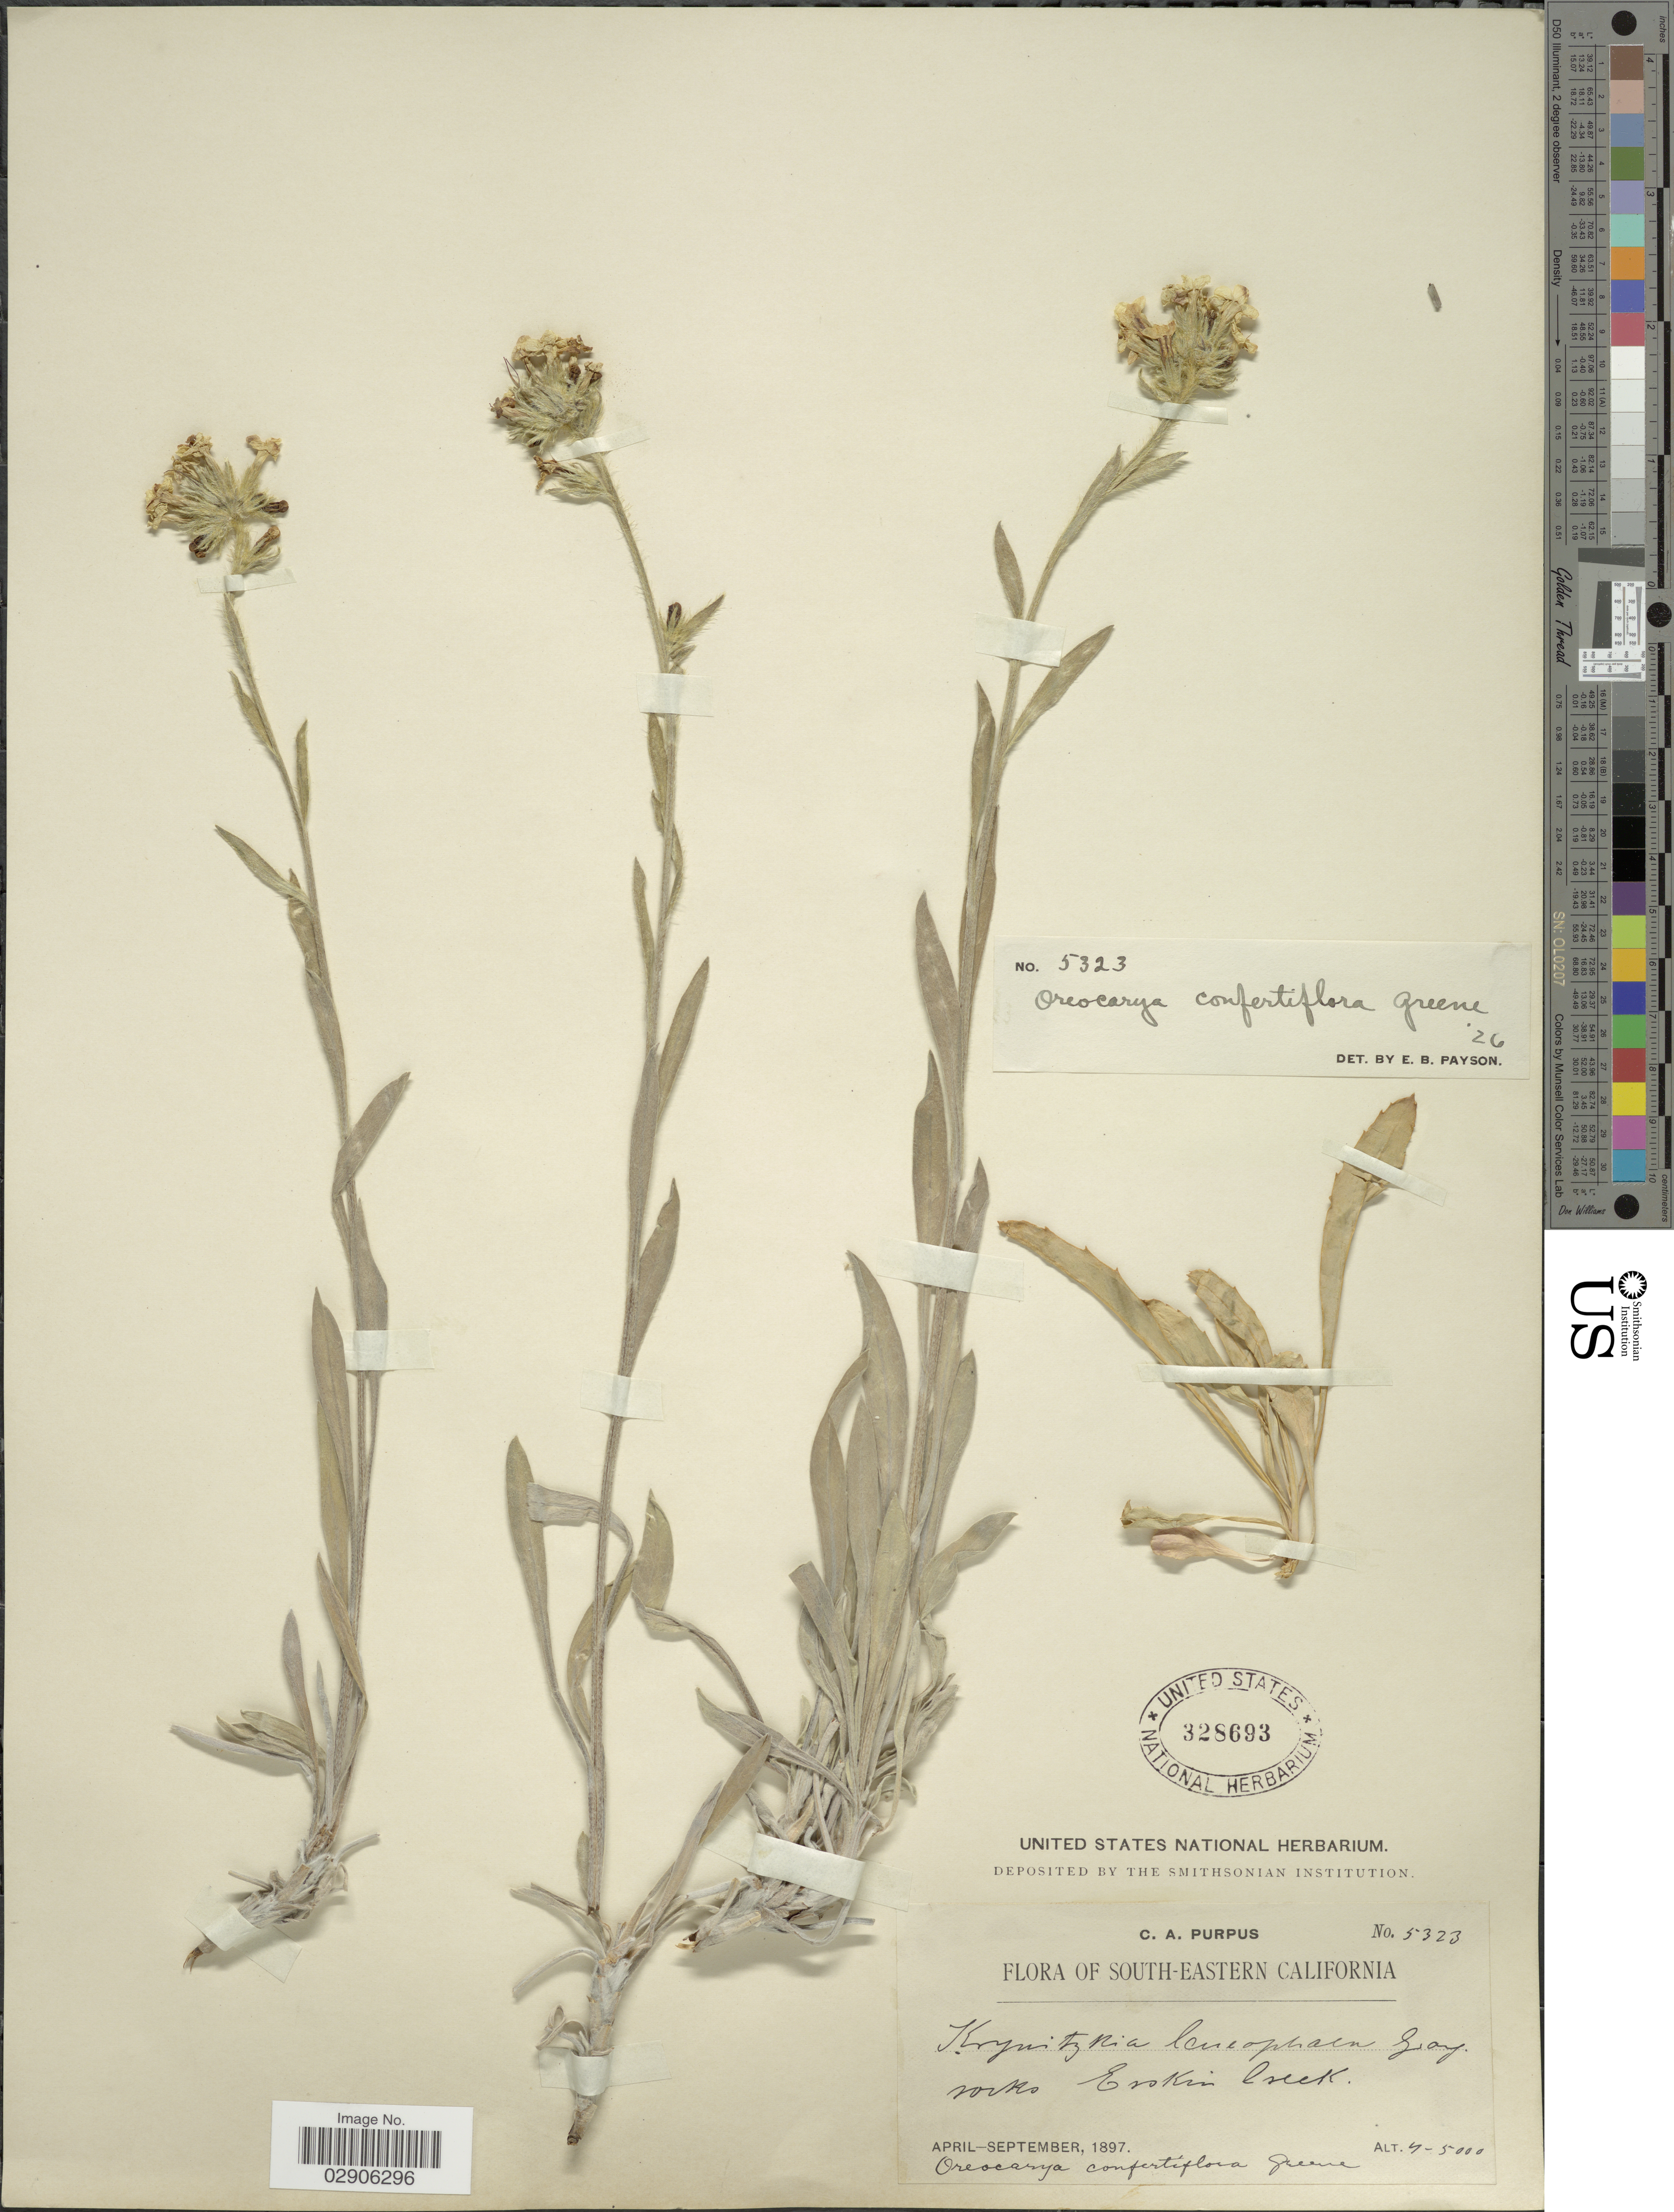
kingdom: Plantae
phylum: Tracheophyta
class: Magnoliopsida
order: Boraginales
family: Boraginaceae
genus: Oreocarya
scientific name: Oreocarya confertiflora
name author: Greene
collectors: C. A. Purpus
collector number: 5323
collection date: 1897-04/1897-09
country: United States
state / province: California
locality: South-Eastern California, Rocks Erskin Creek.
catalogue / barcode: US 328693